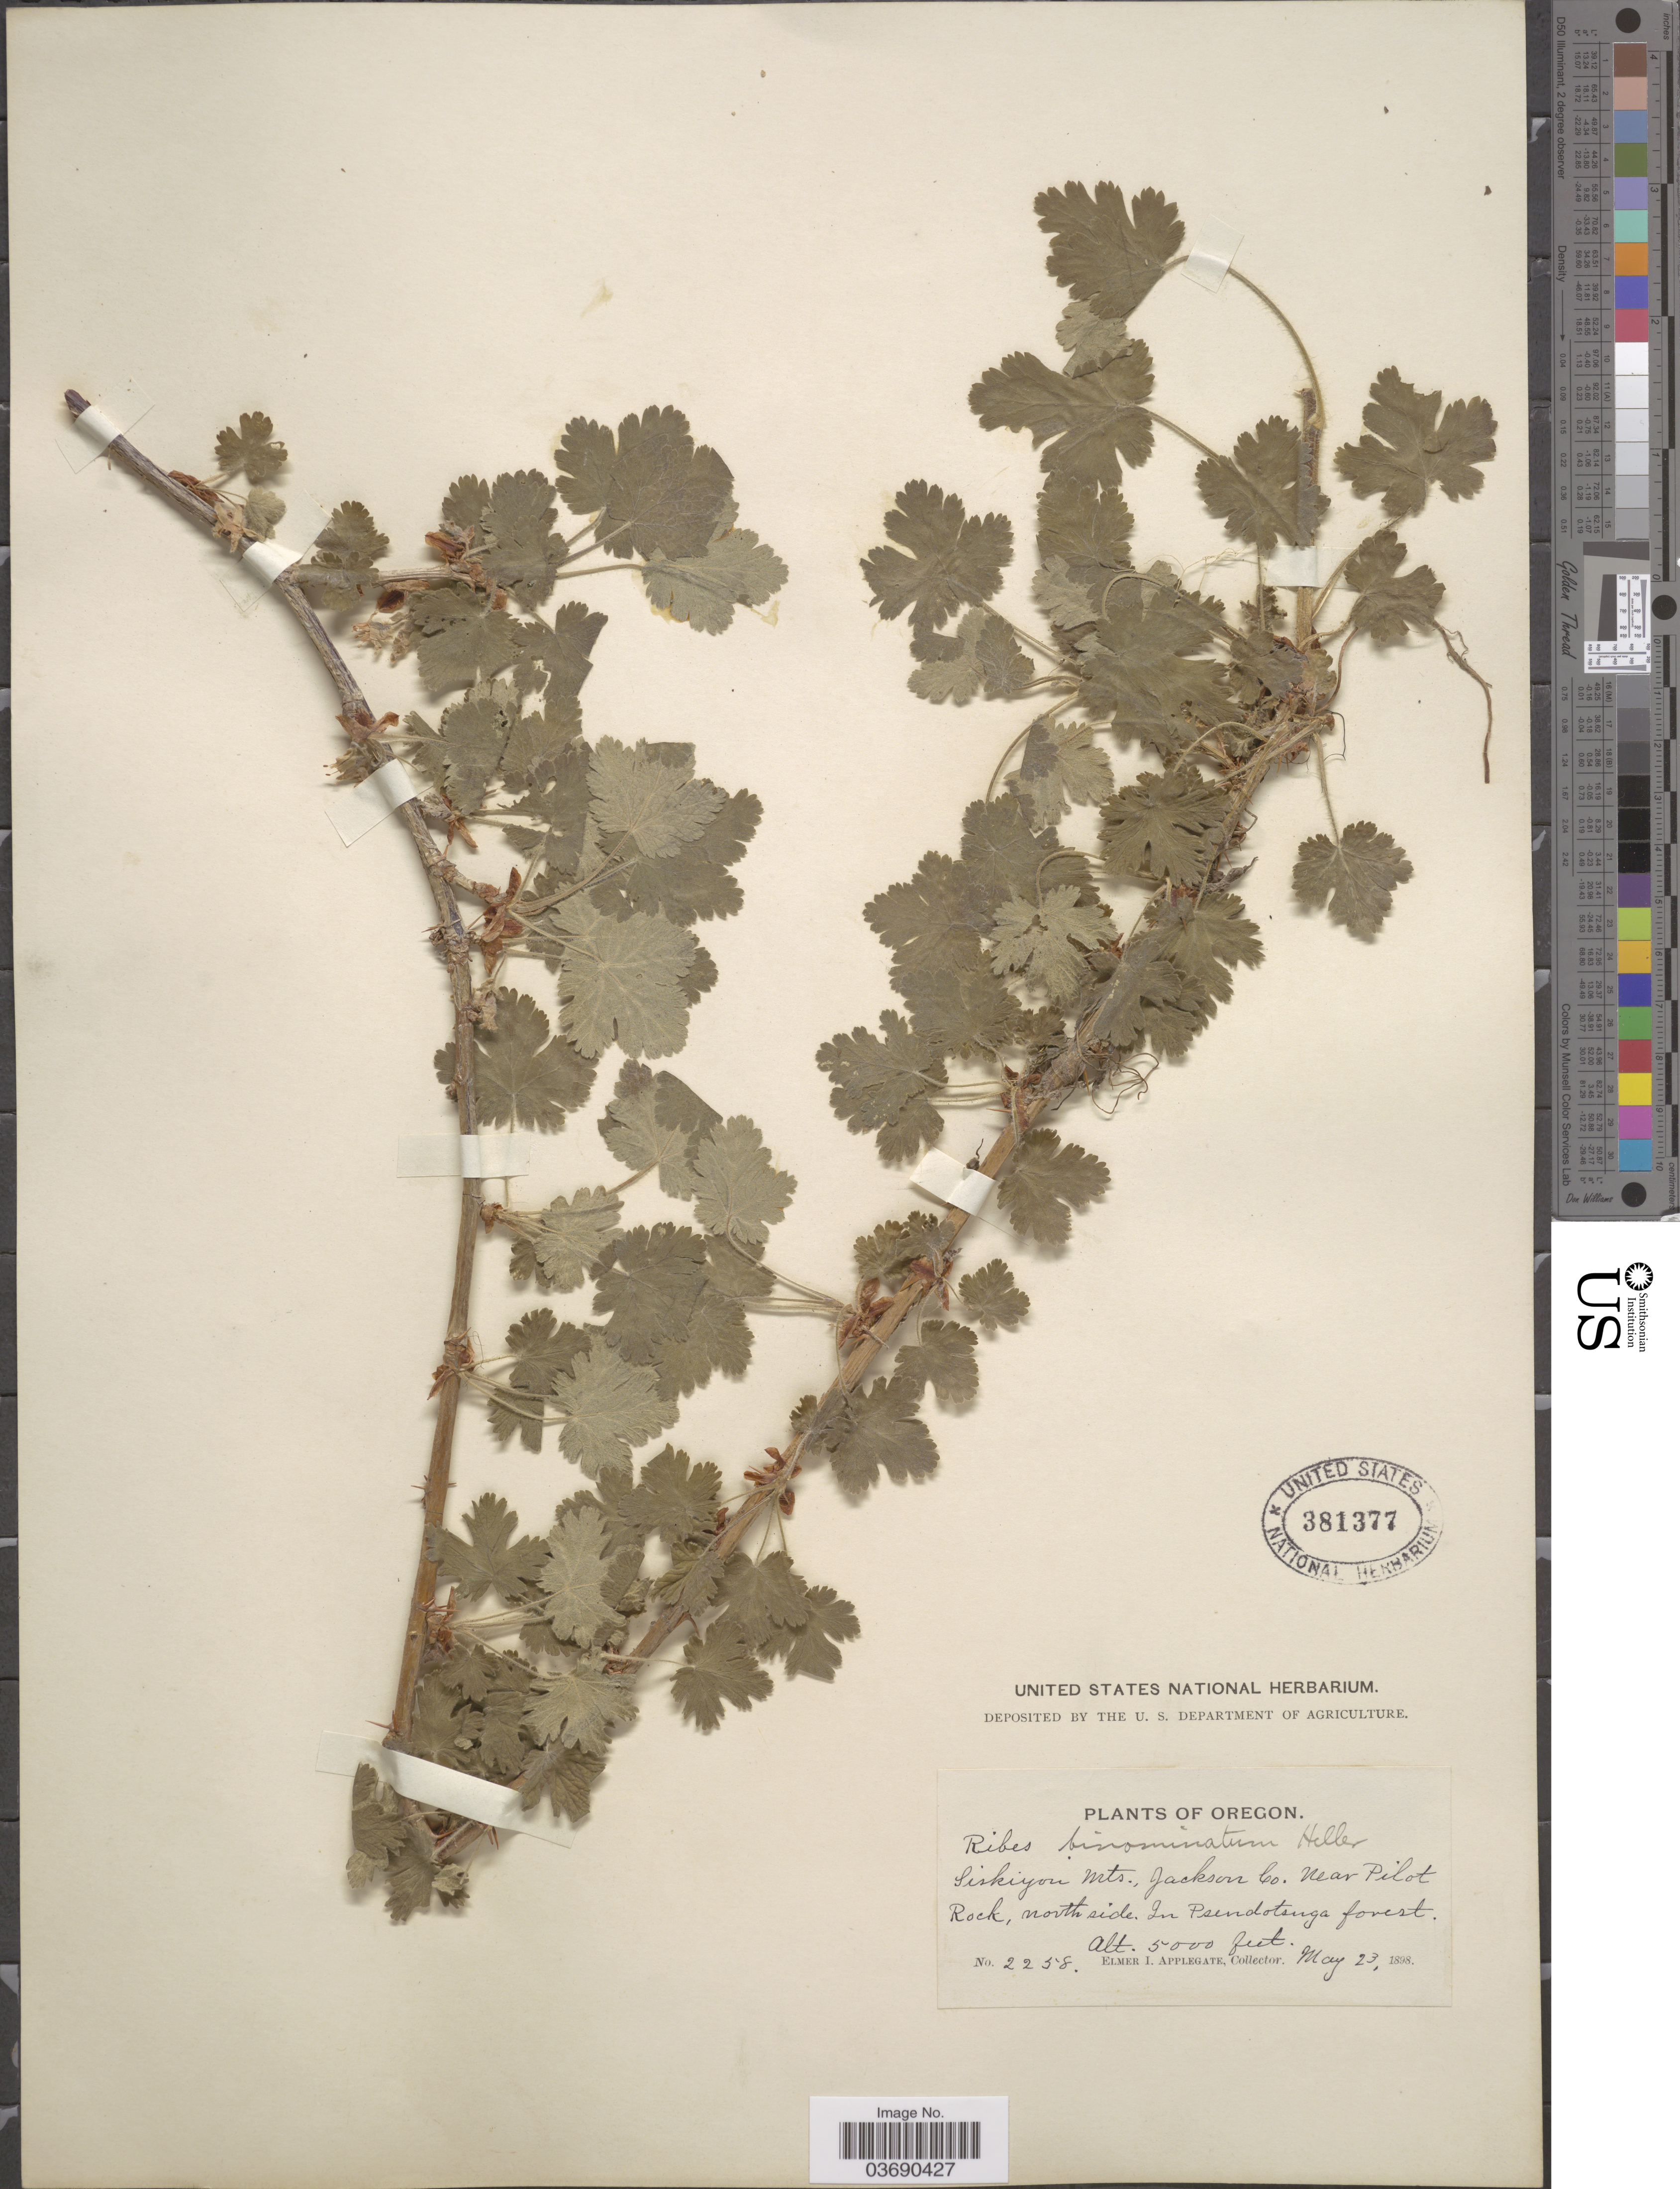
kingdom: Plantae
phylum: Tracheophyta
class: Magnoliopsida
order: Saxifragales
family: Grossulariaceae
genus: Ribes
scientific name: Ribes binominatum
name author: A. Heller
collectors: E. I. Applegate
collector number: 2258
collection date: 1898-05-23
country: United States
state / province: Oregon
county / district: Jackson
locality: Siskiyou Mts., Jackson Co. Near Pilot Rock, north side.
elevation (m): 1524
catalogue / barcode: US 381377